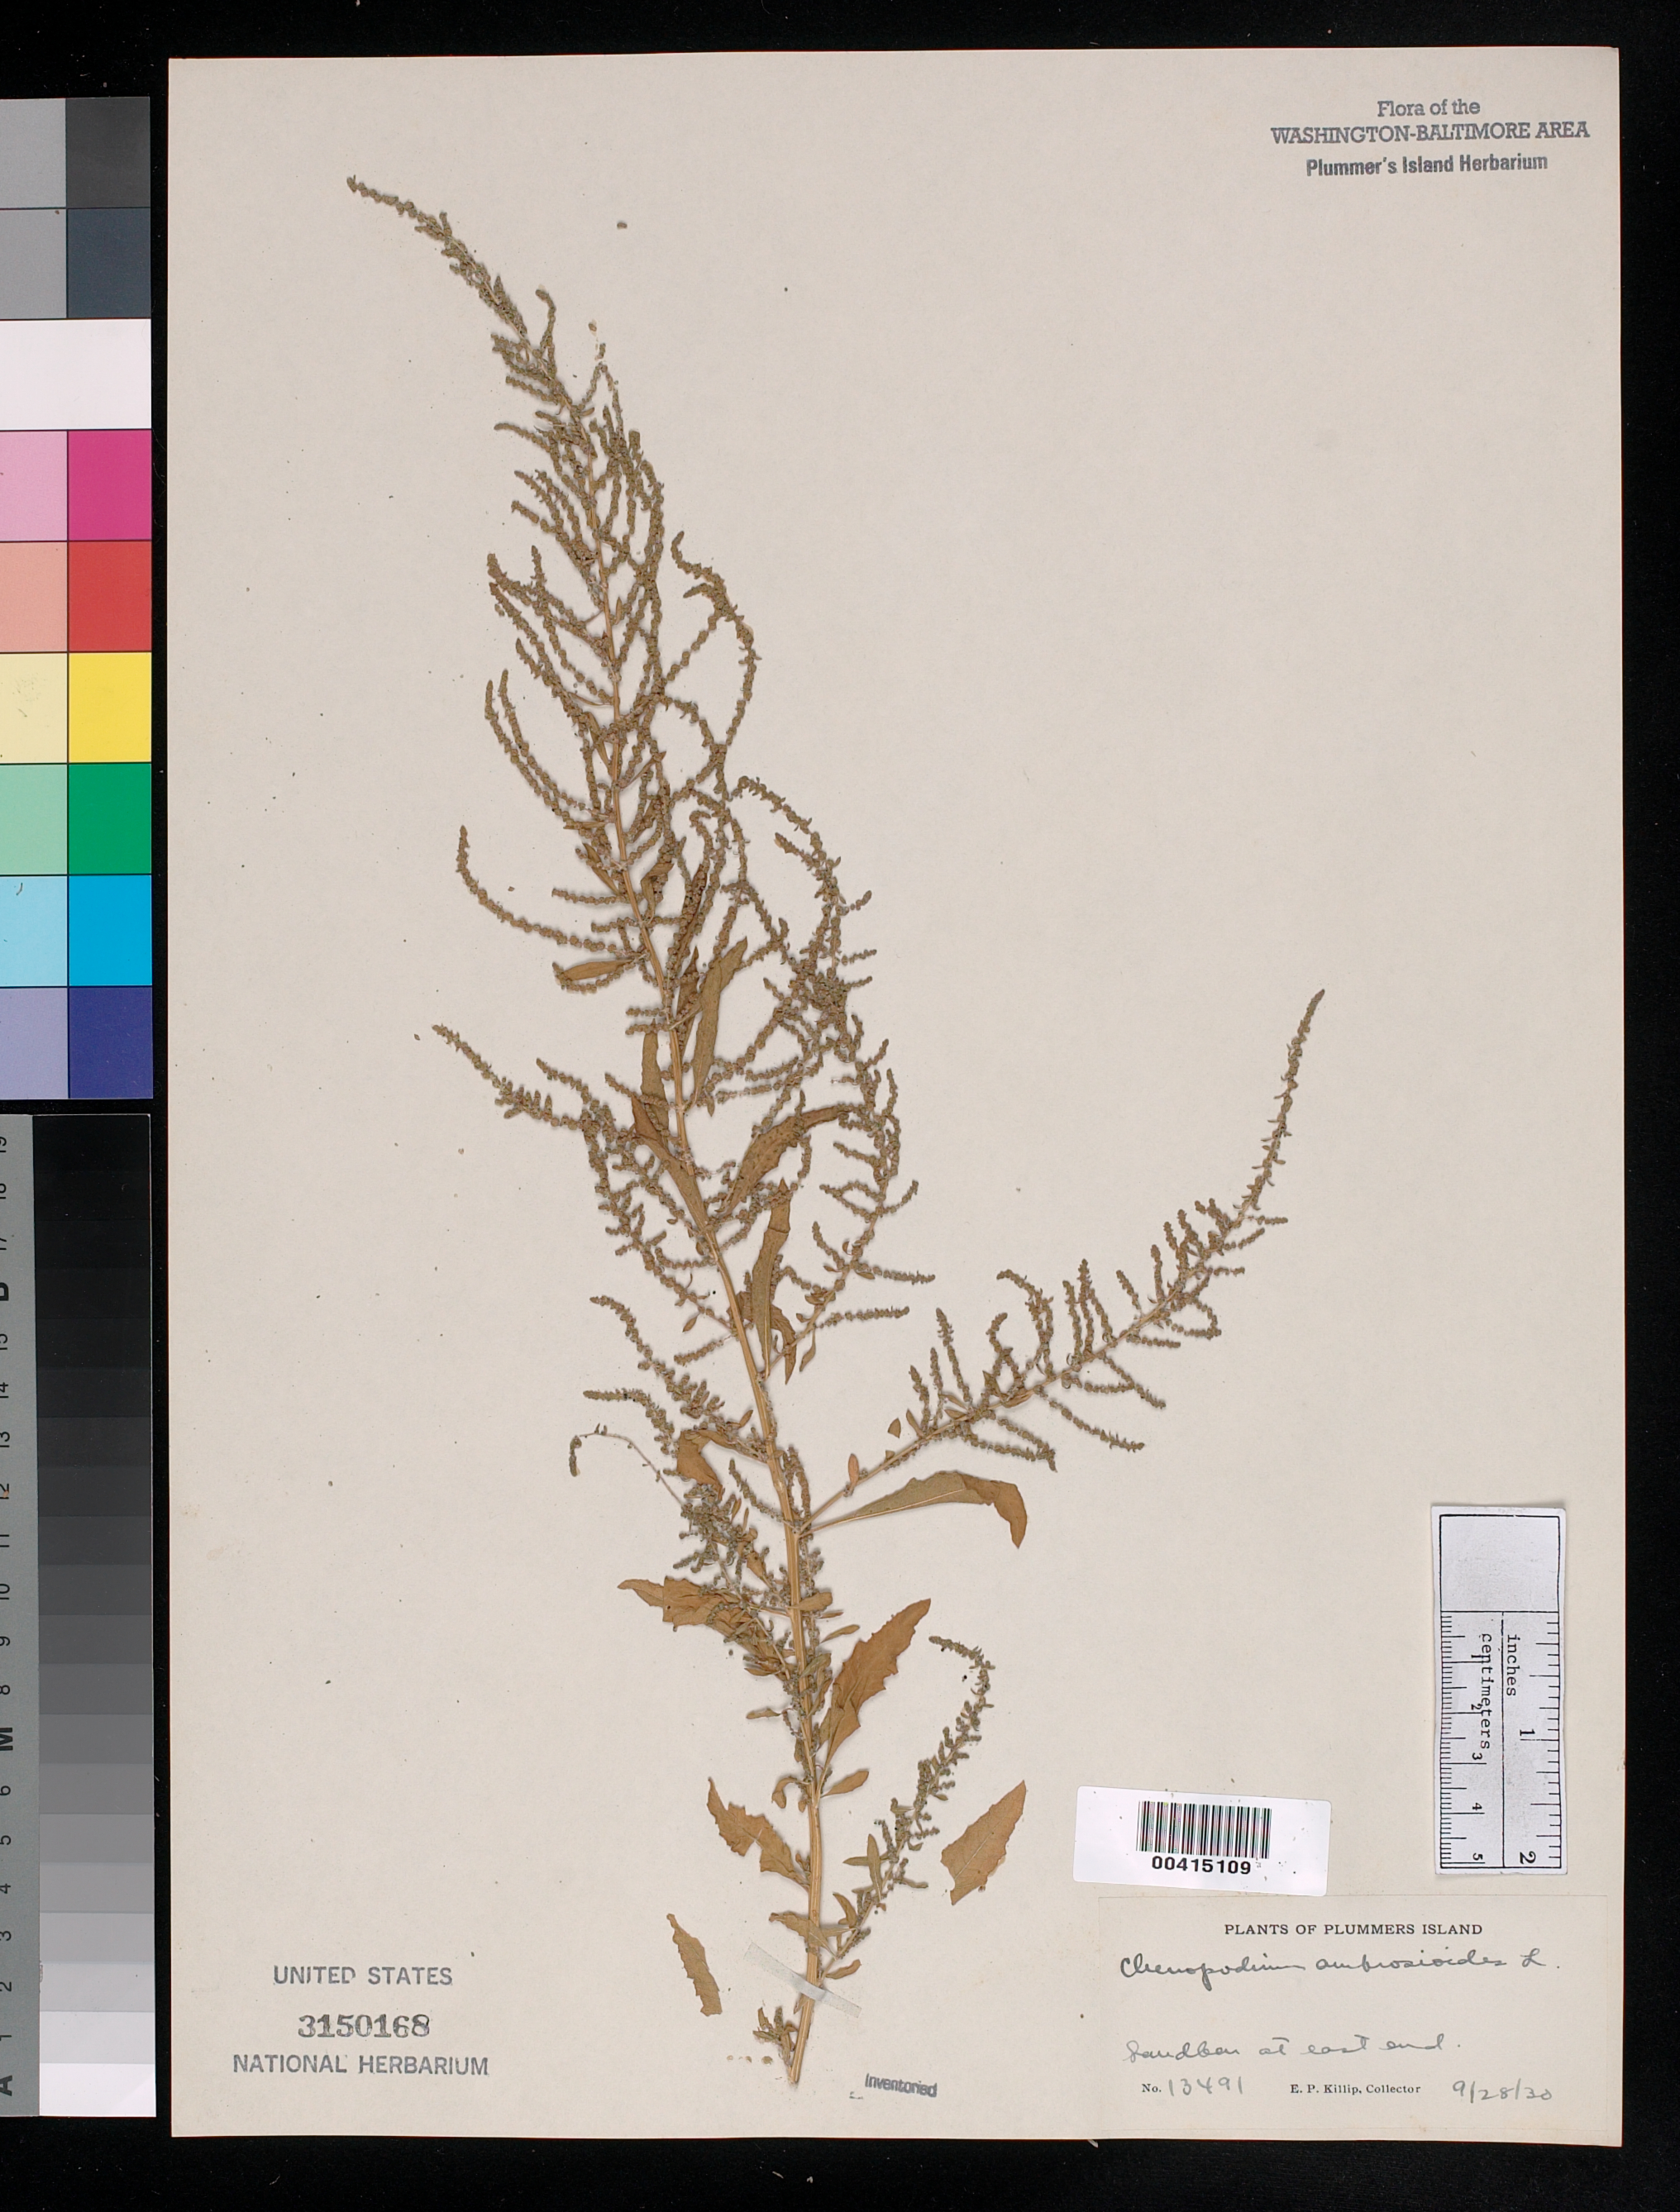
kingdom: Plantae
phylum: Tracheophyta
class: Magnoliopsida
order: Caryophyllales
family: Amaranthaceae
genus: Chenopodium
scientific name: Chenopodium ambrosioides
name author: L.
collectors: E. P. Killip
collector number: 13491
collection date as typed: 28 Sep 1930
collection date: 1930-09-28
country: United States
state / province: Maryland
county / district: Montgomery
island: Plummers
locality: Plummer's Island; sandbar at east end C. & O. Canal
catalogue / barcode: US 3150168